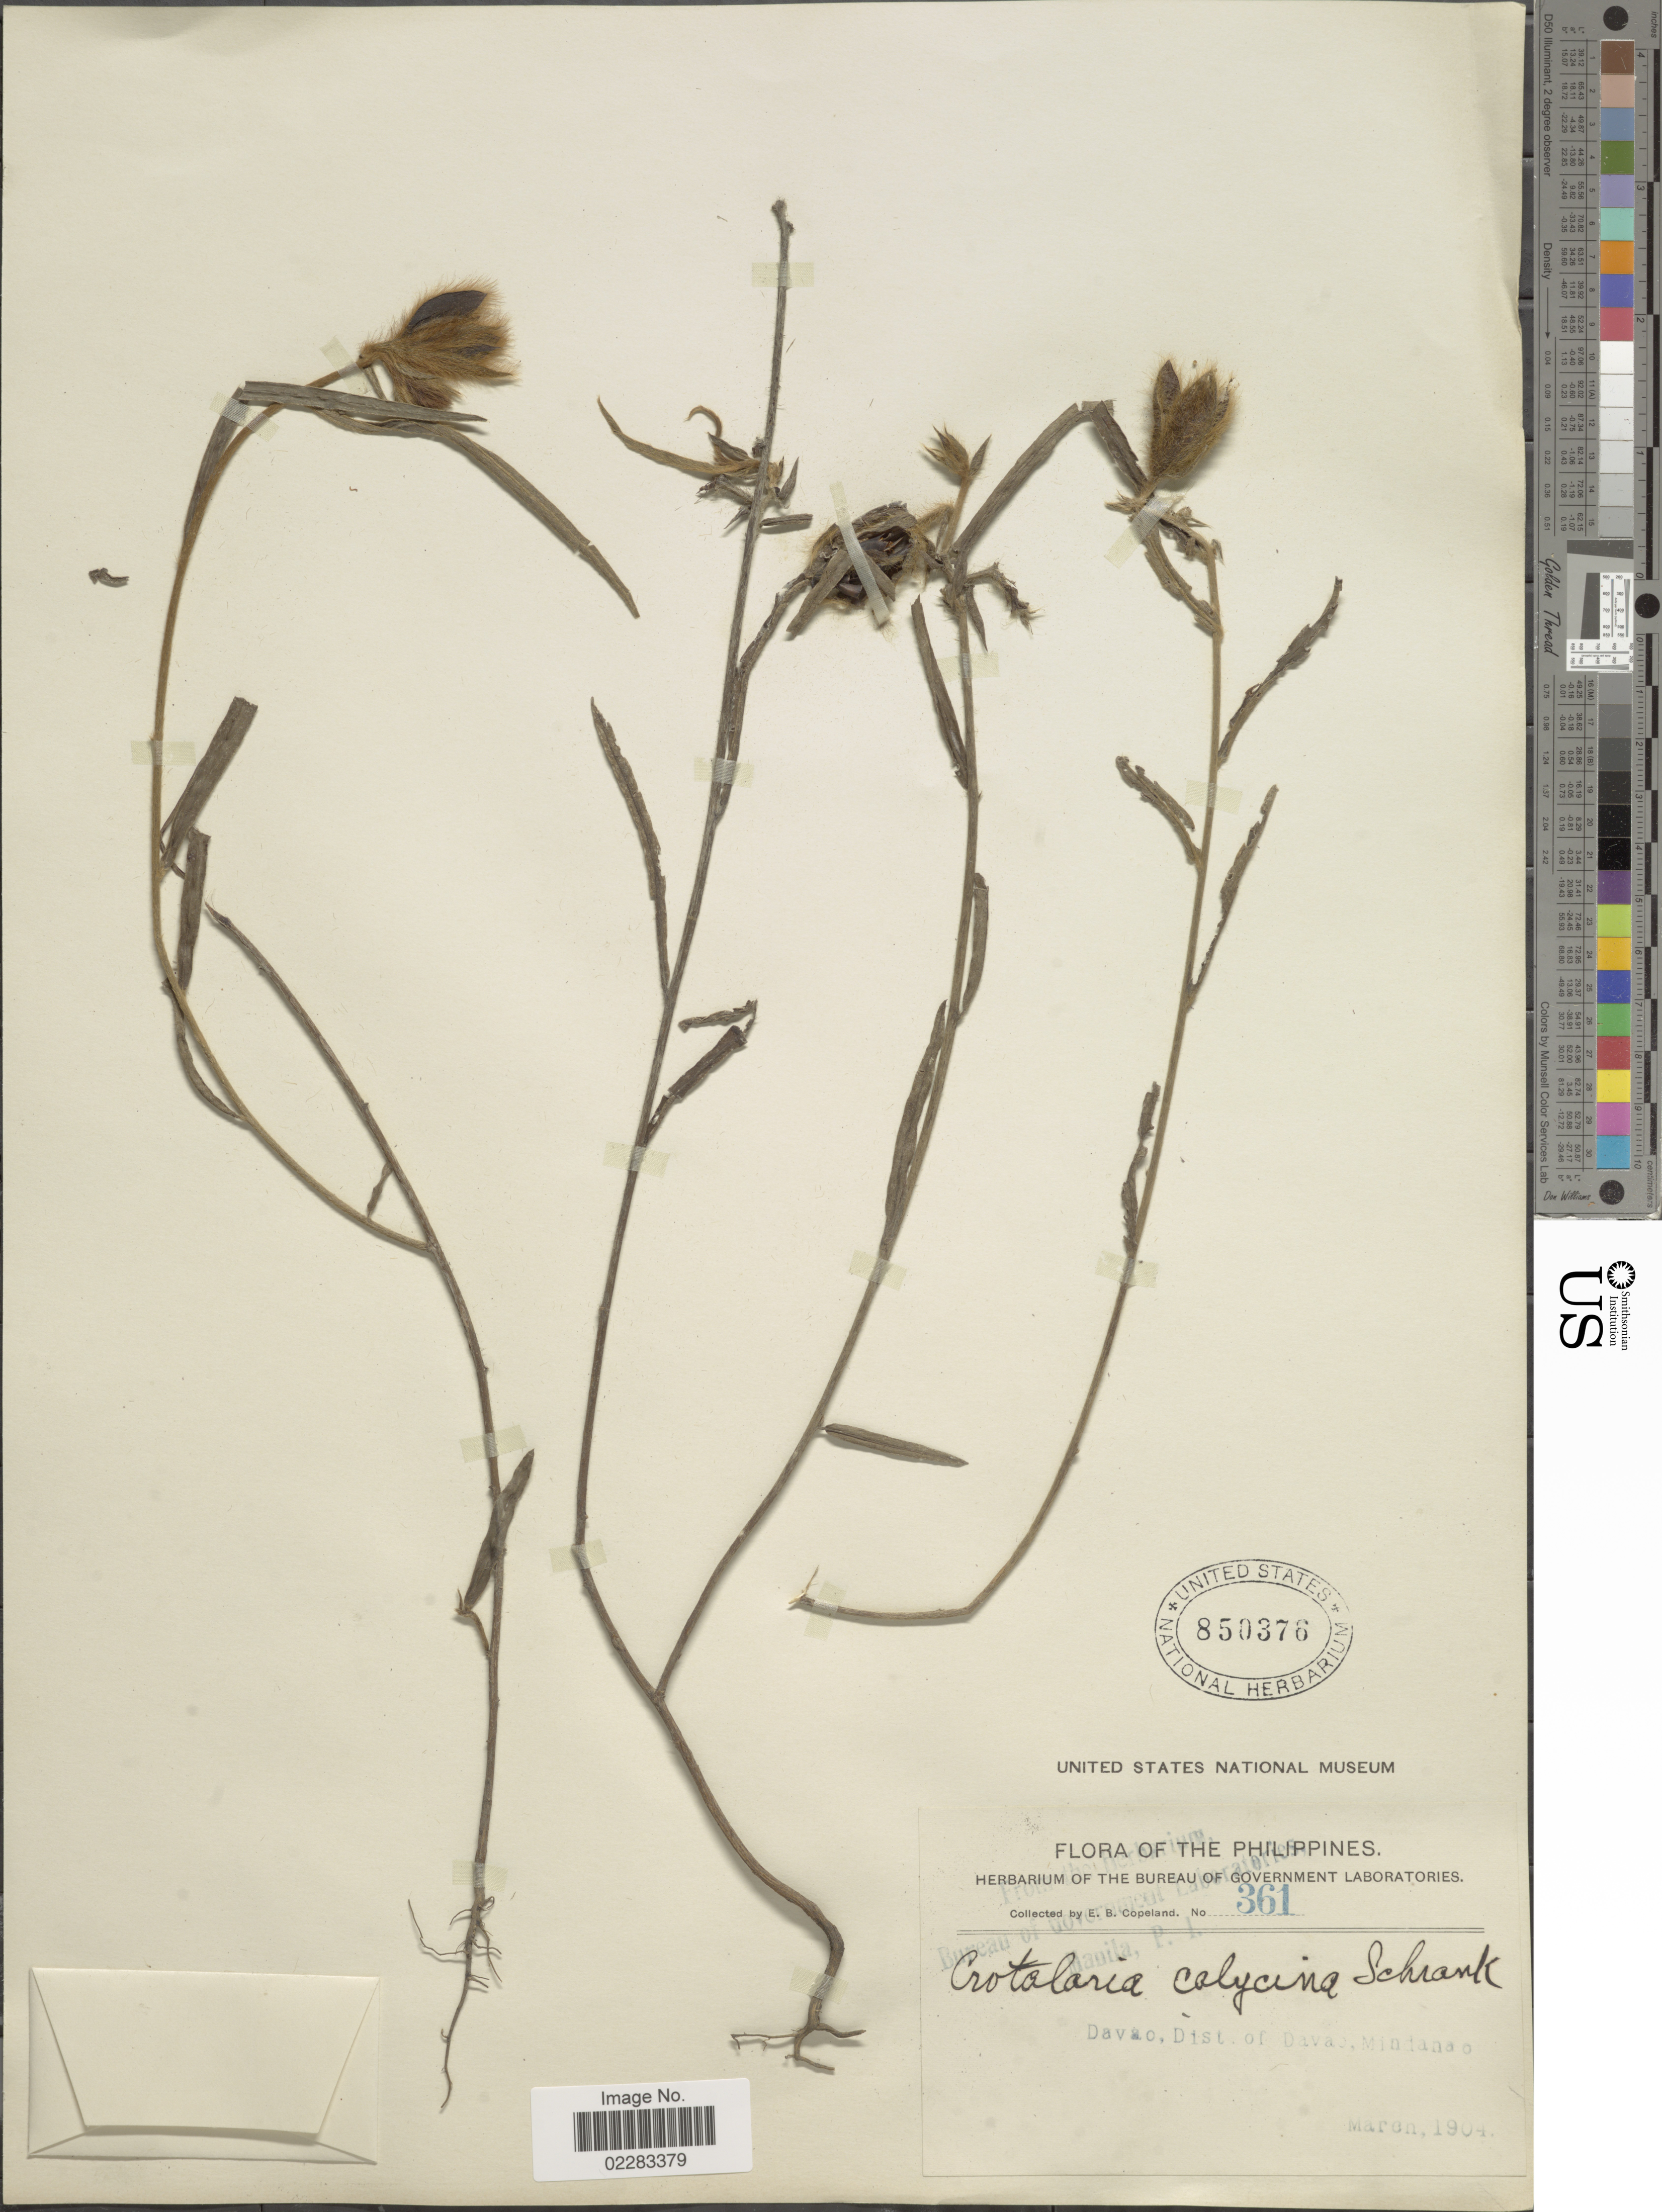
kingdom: Plantae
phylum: Tracheophyta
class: Magnoliopsida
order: Fabales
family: Fabaceae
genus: Crotalaria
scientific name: Crotalaria calycina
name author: Schrank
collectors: E. B. Copeland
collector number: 361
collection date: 1904-03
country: Philippines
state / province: Davao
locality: Davao Dist of Davao, Mindanao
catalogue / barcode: US 850376